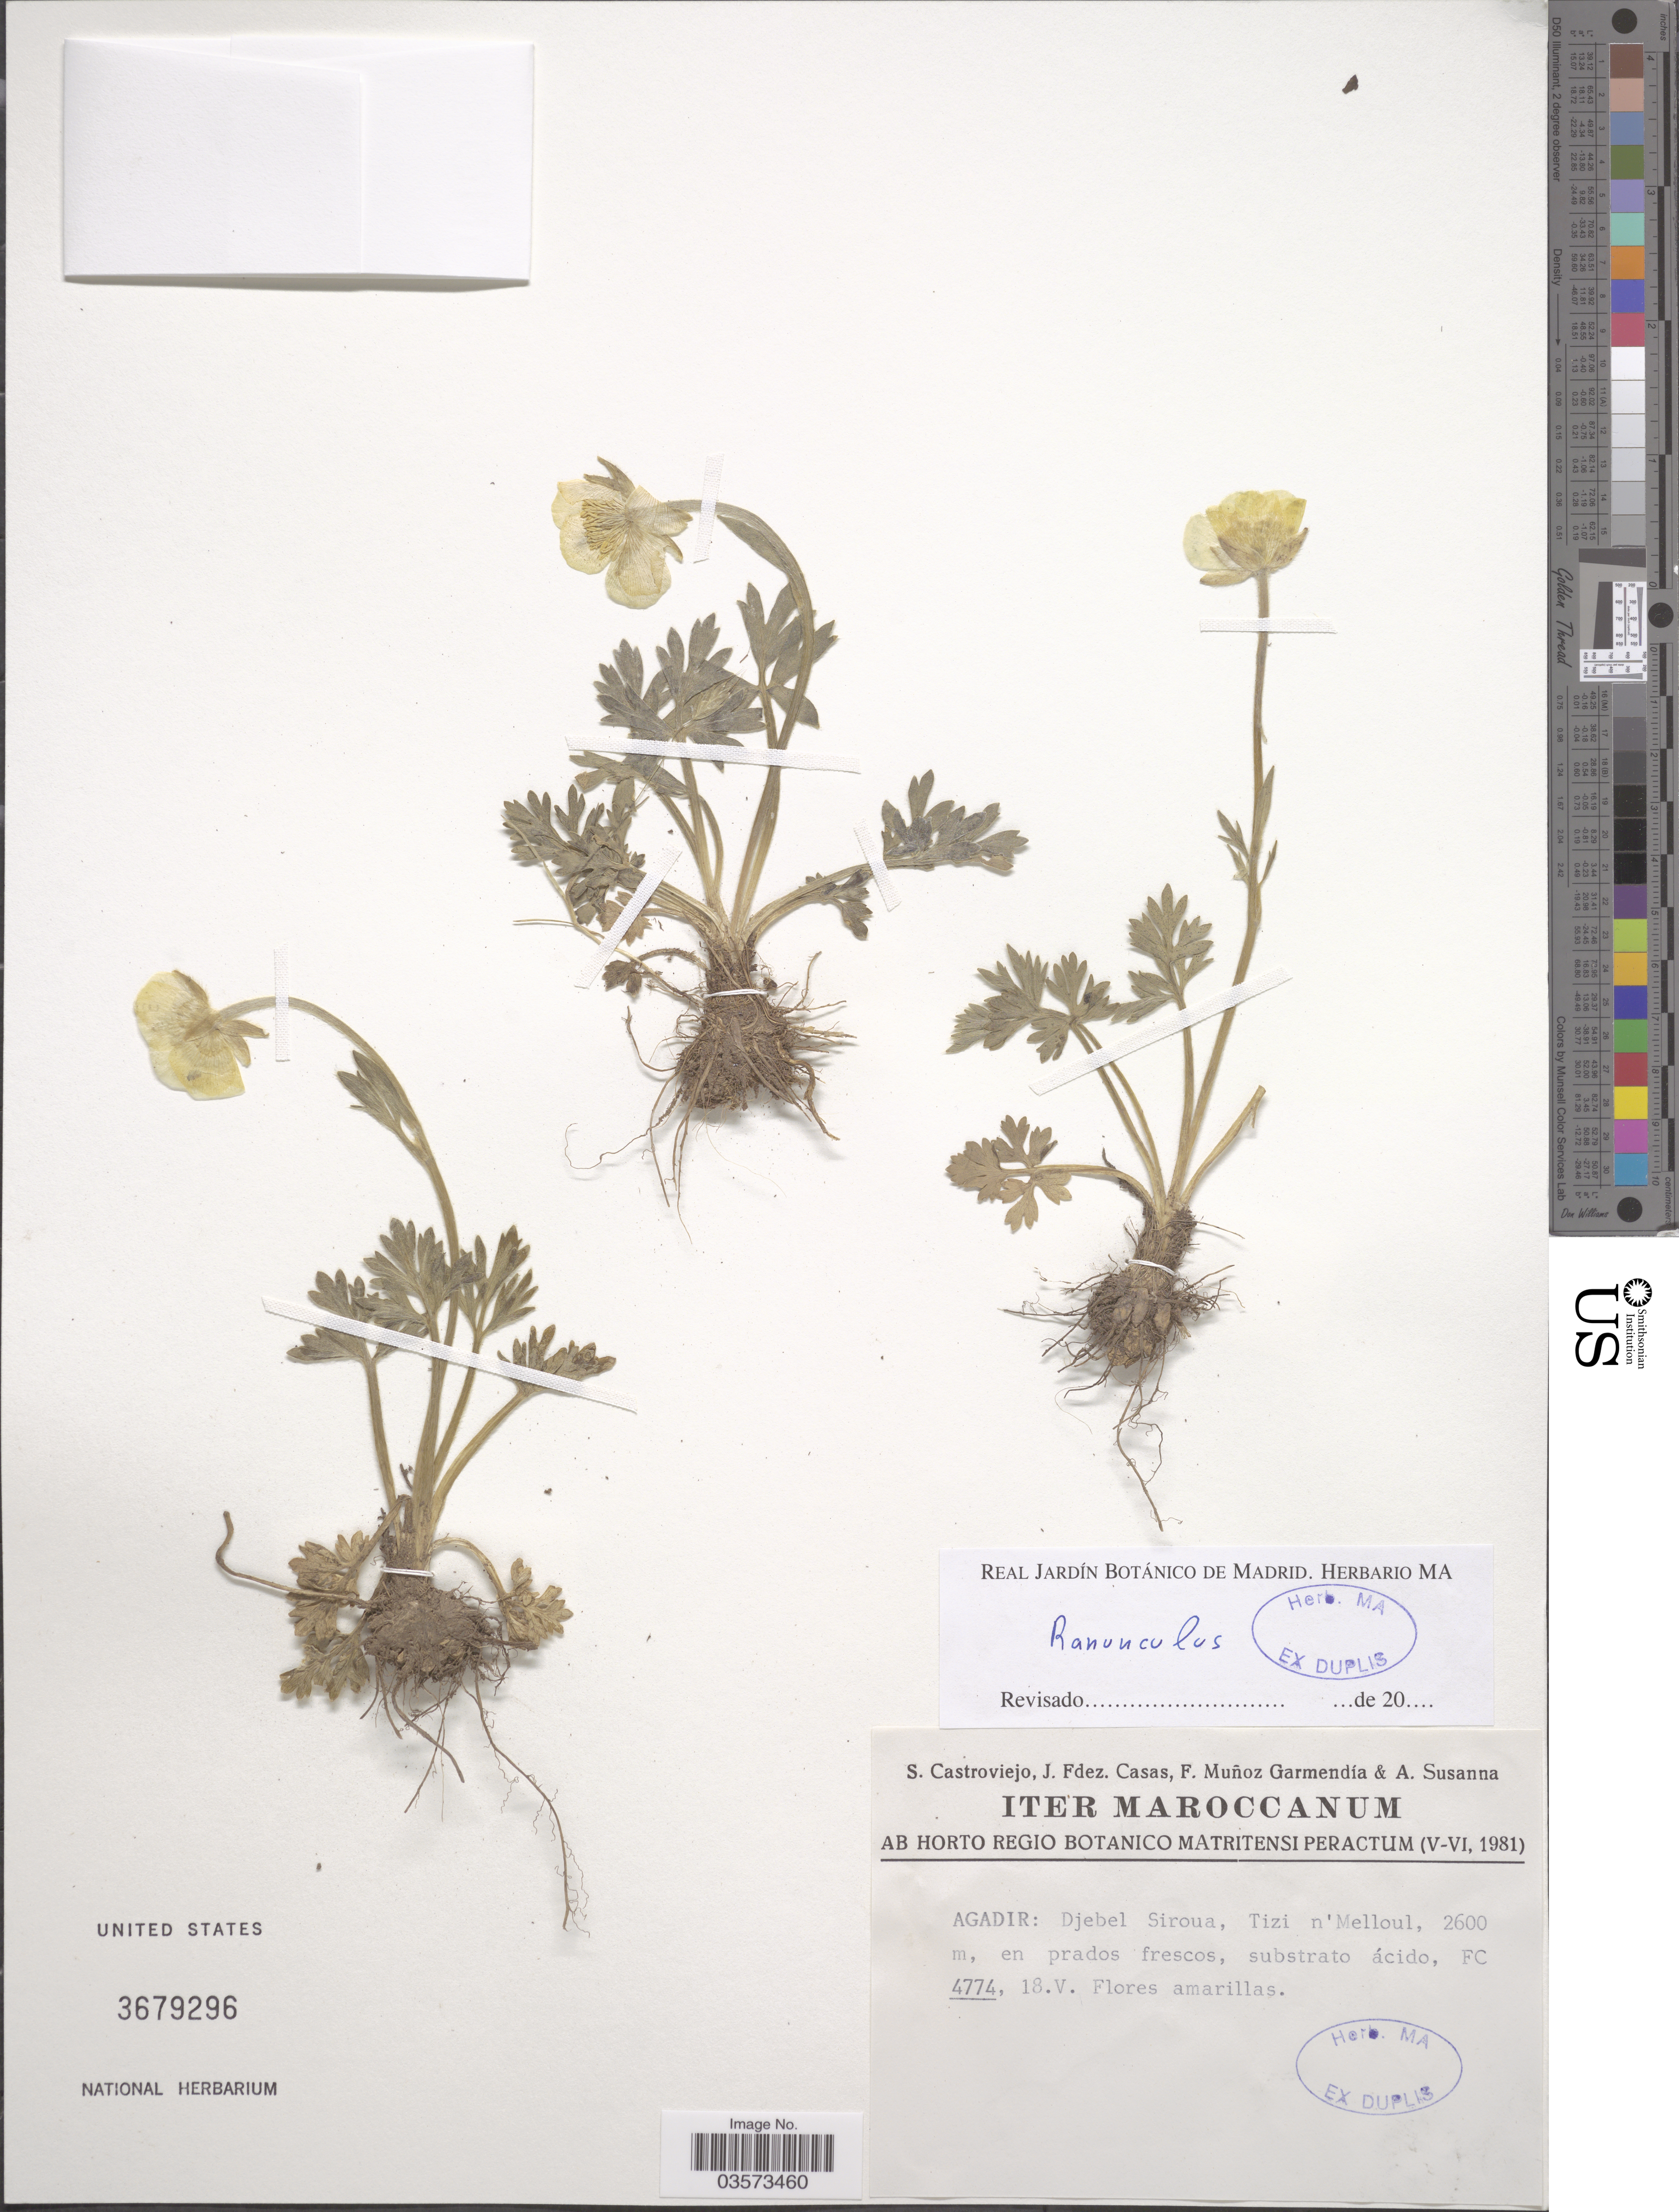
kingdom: Plantae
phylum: Tracheophyta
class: Magnoliopsida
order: Ranunculales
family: Ranunculaceae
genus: Ranunculus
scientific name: Ranunculus sp.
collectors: S. Castroviejo, J. Casas, F. Muñoz Garmendia & A. Susanna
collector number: FC4774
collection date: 1981-05-18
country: Morocco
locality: Maroccanum. Agadir: Djebel Siroua, Tizi n'Melloul.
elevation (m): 2600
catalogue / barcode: US 3679296